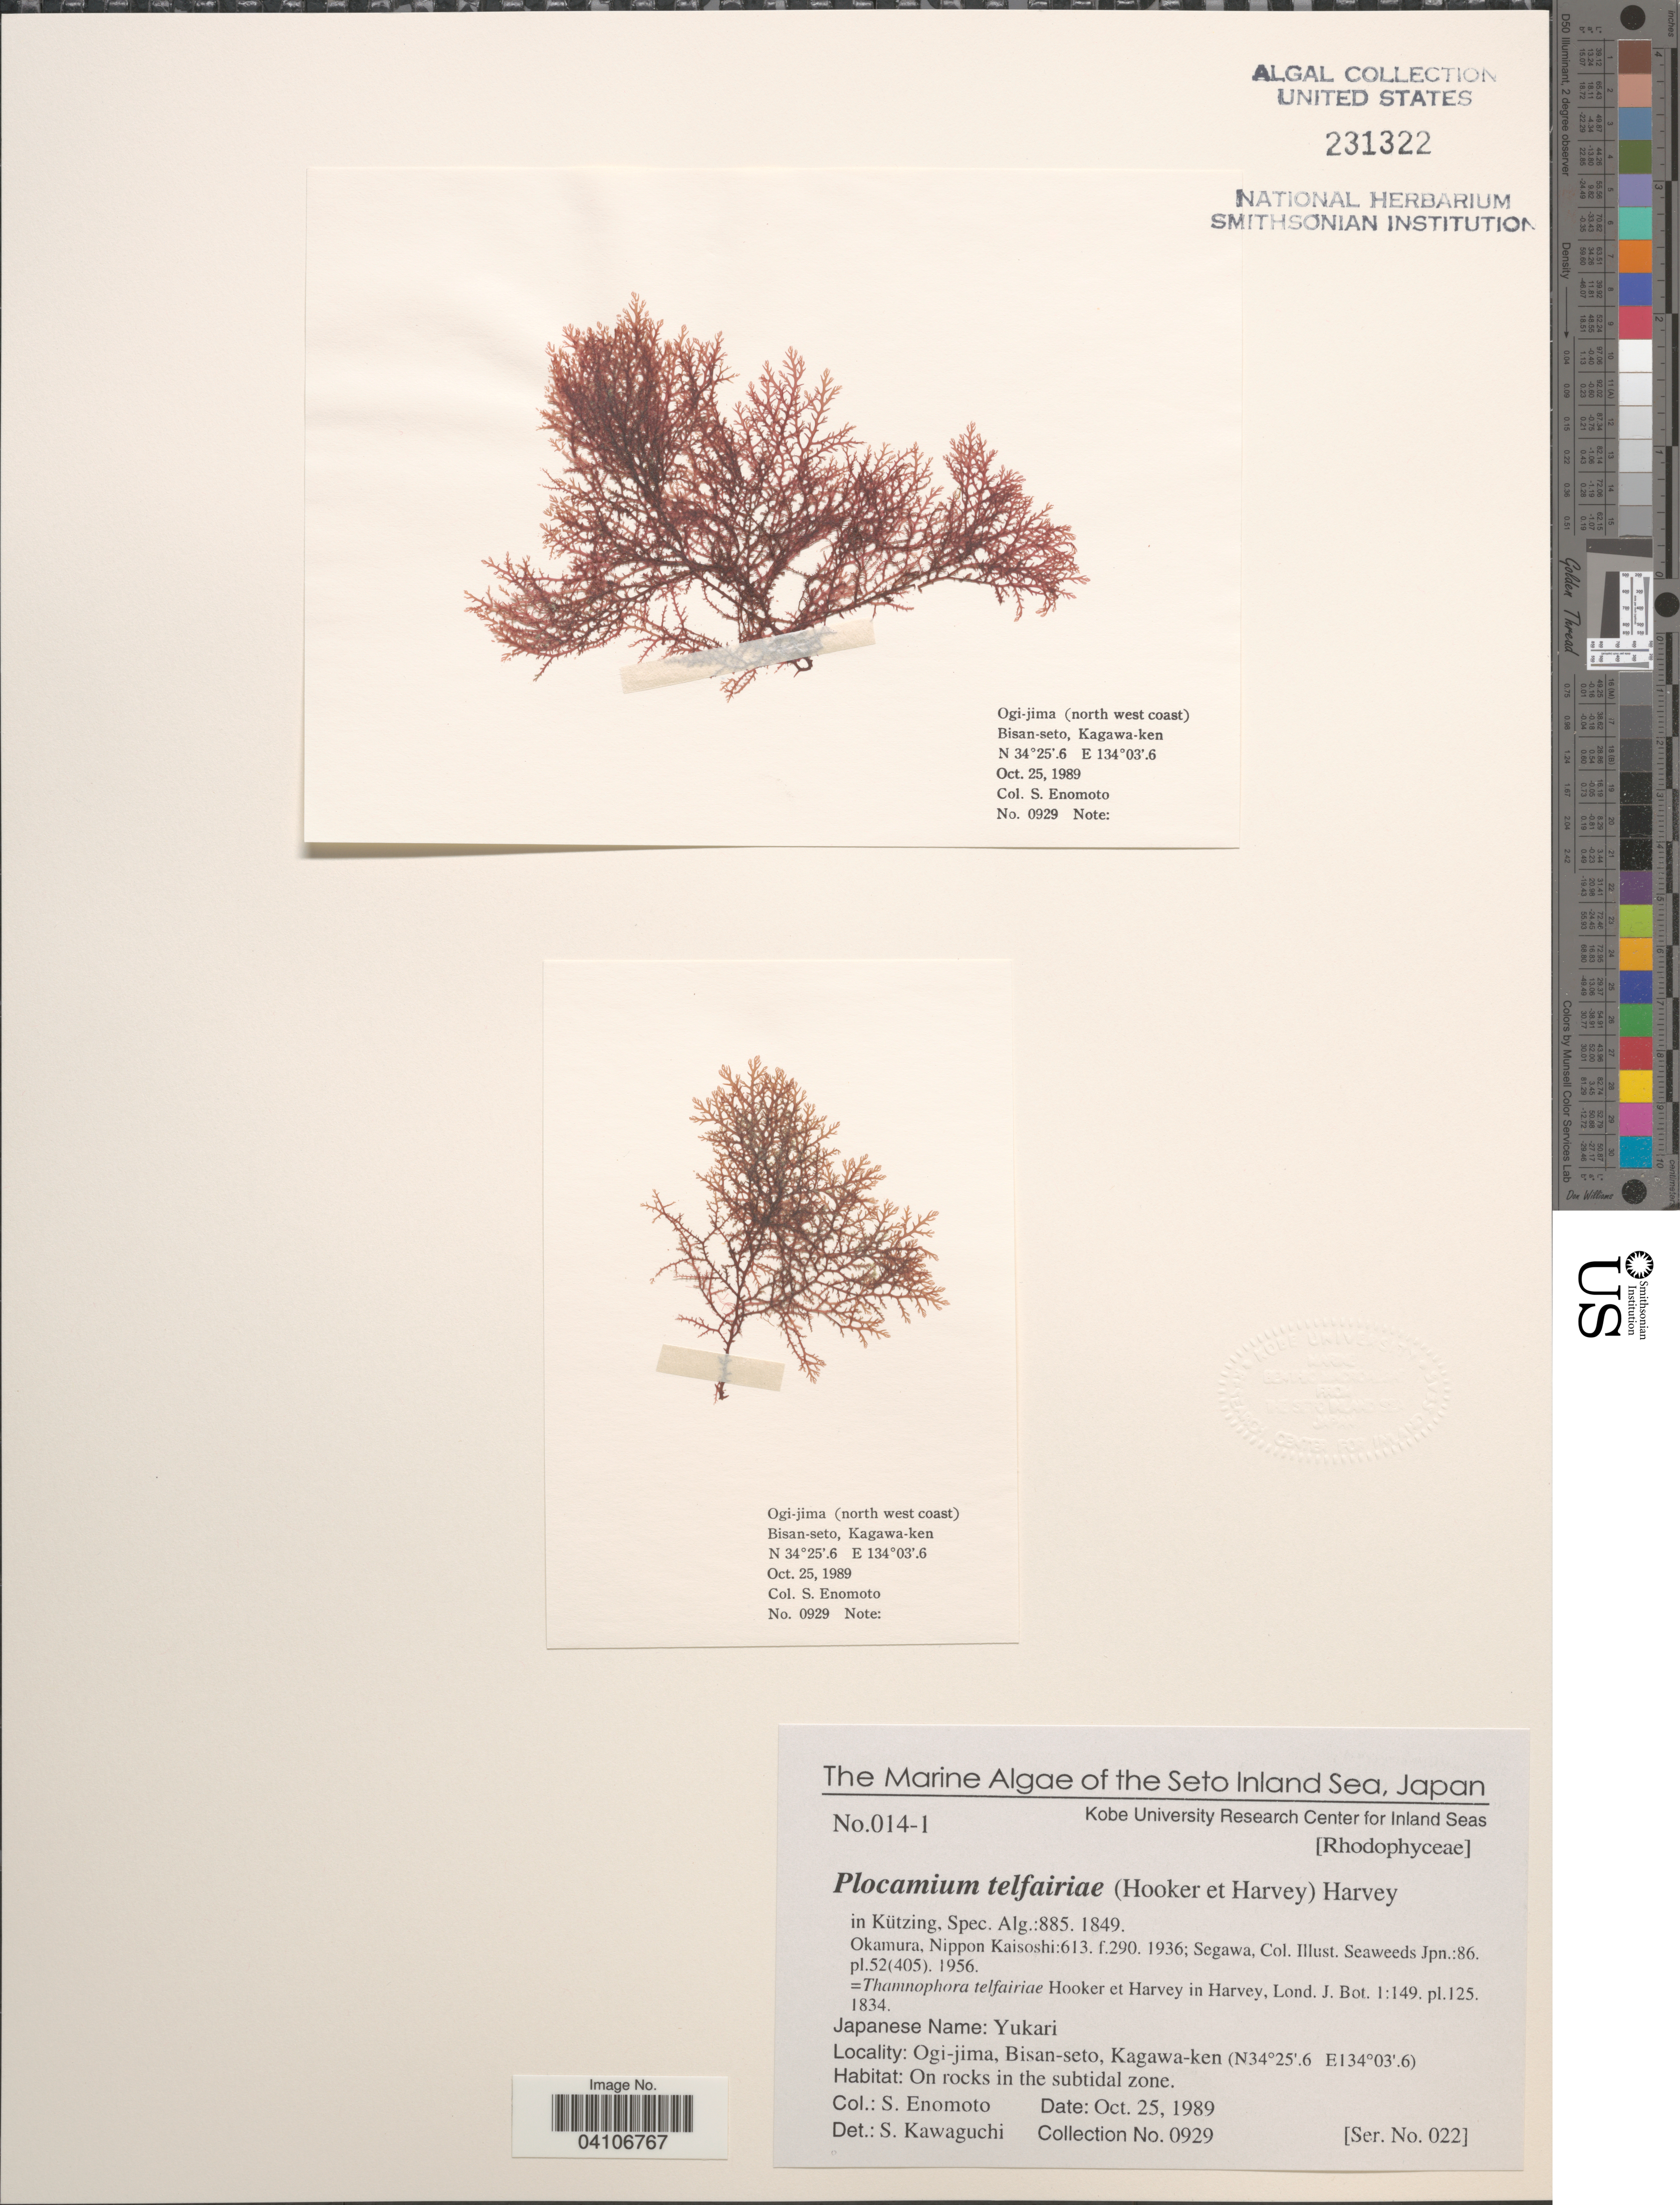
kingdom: Plantae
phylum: Rhodophyta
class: Florideophyceae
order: Plocamiales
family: Plocamiaceae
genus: Plocamium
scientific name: Plocamium telfairiae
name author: (Hook. & Harv.) Harv. ex Kütz.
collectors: S. Enomoto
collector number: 0929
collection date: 1989-10-25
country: Japan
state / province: Kagawa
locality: The Seto Inland Sea. Ogi-jima, Bisan-seto, Kagawa-ken. On rocks in the subtidal zone.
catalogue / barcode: US 231322